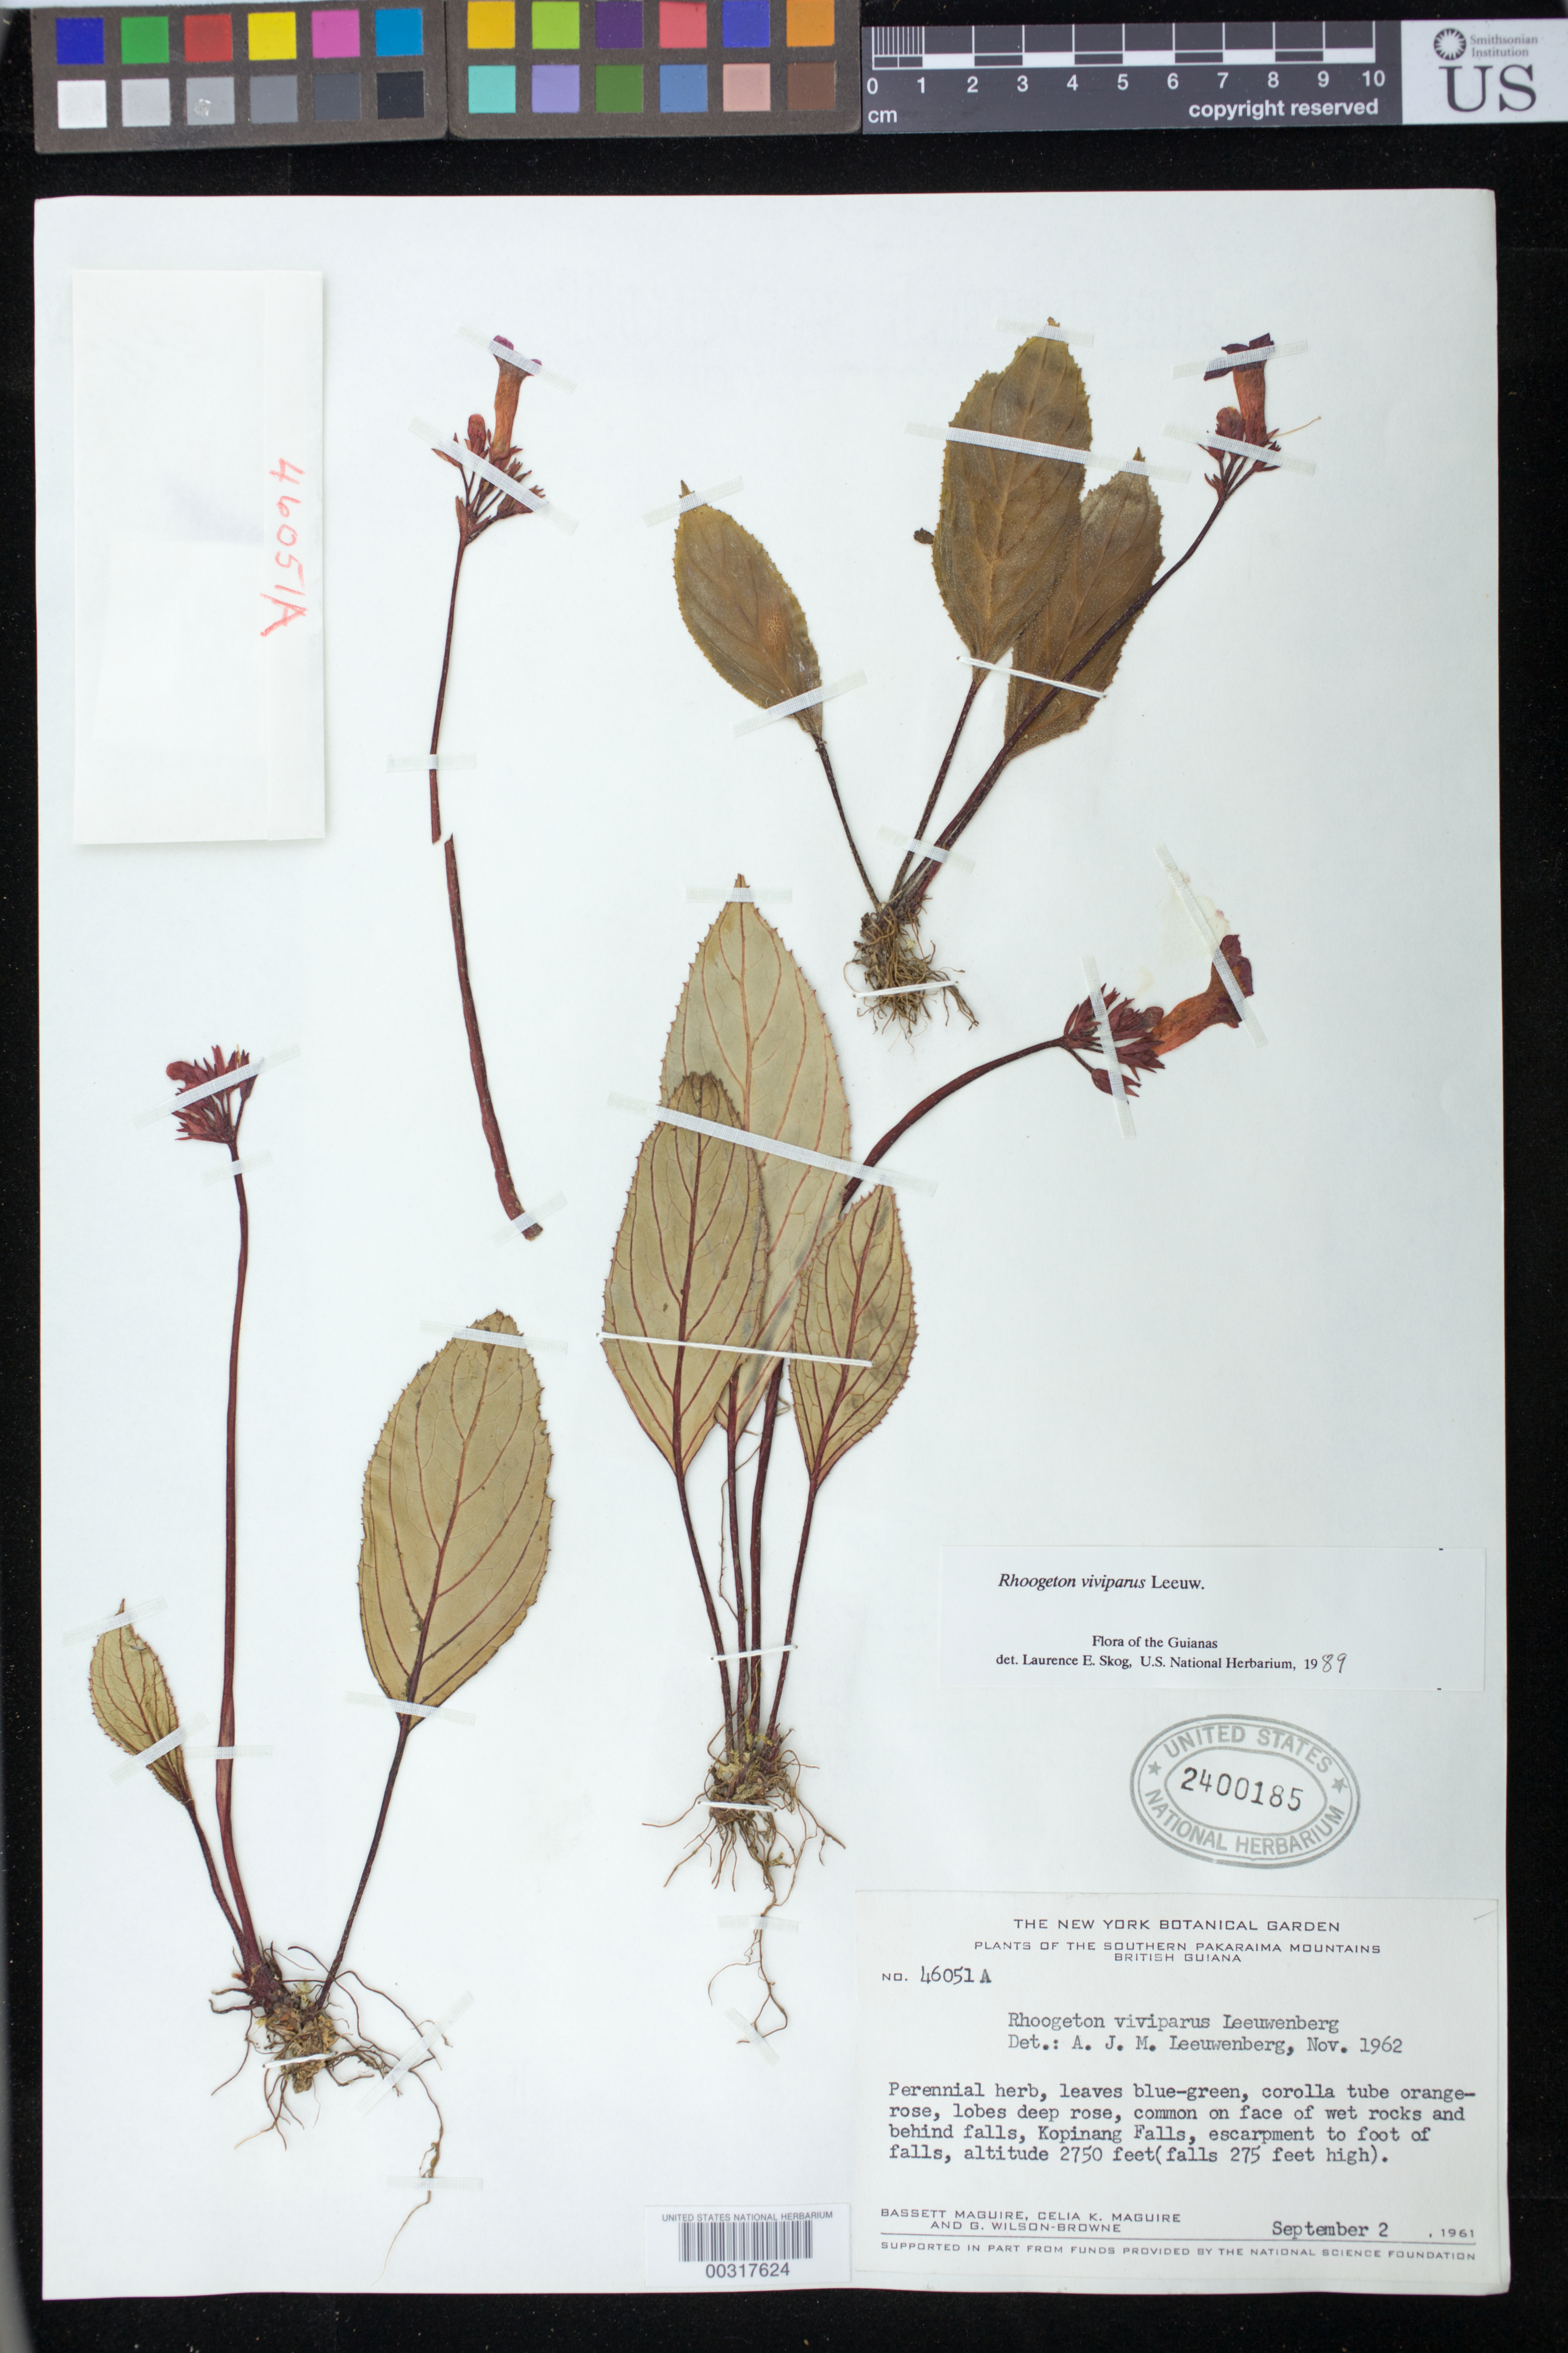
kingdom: Plantae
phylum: Tracheophyta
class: Magnoliopsida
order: Lamiales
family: Gesneriaceae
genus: Rhoogeton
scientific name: Rhoogeton viviparus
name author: Leeuwenb.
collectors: B. Maguire, C. K. Maguire & G. Wilson-Browne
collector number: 46051 A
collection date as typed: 02 Sep 1961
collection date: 1961-09-02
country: Guyana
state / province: Potaro-Siparuni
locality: Southern Pakaraima Mountains, Kopinang Falls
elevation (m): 838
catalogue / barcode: US 2400185